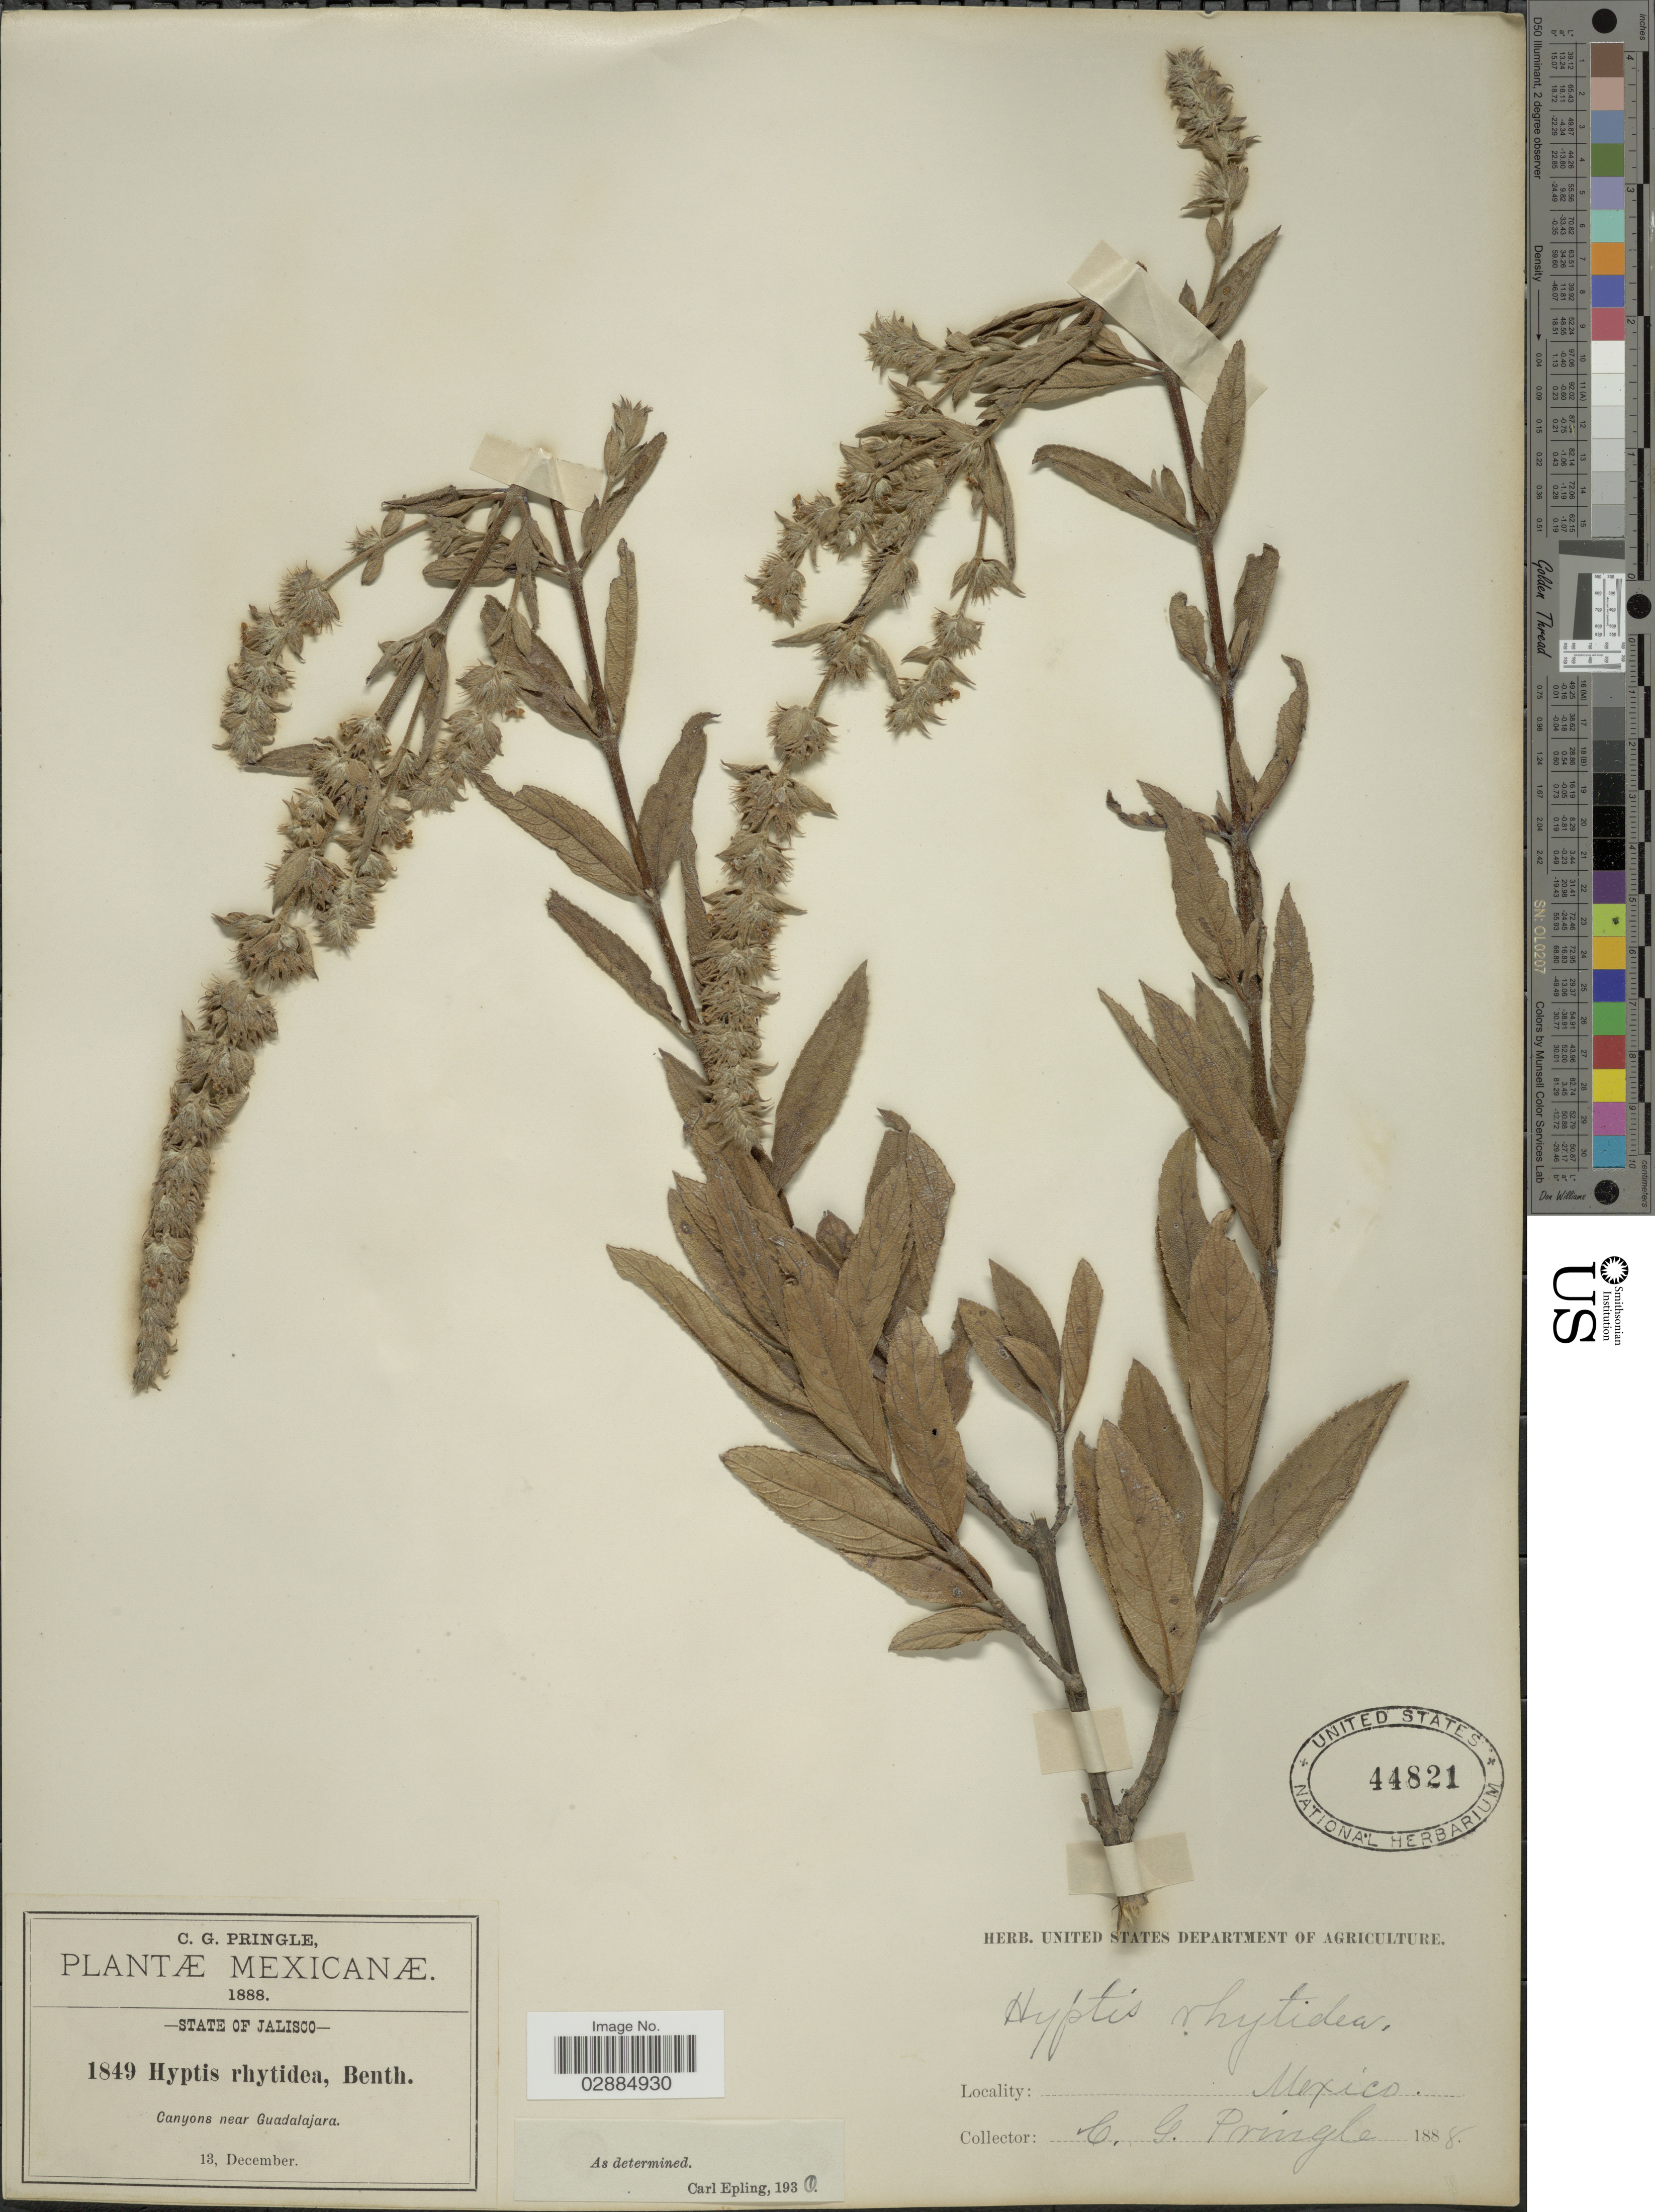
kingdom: Plantae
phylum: Tracheophyta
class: Magnoliopsida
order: Lamiales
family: Lamiaceae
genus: Hyptis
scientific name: Hyptis rhytidea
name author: Benth.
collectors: C. G. Pringle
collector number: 1849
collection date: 1888-12-13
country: Mexico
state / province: Jalisco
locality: Canyons near Guadalajara.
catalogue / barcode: US 44821